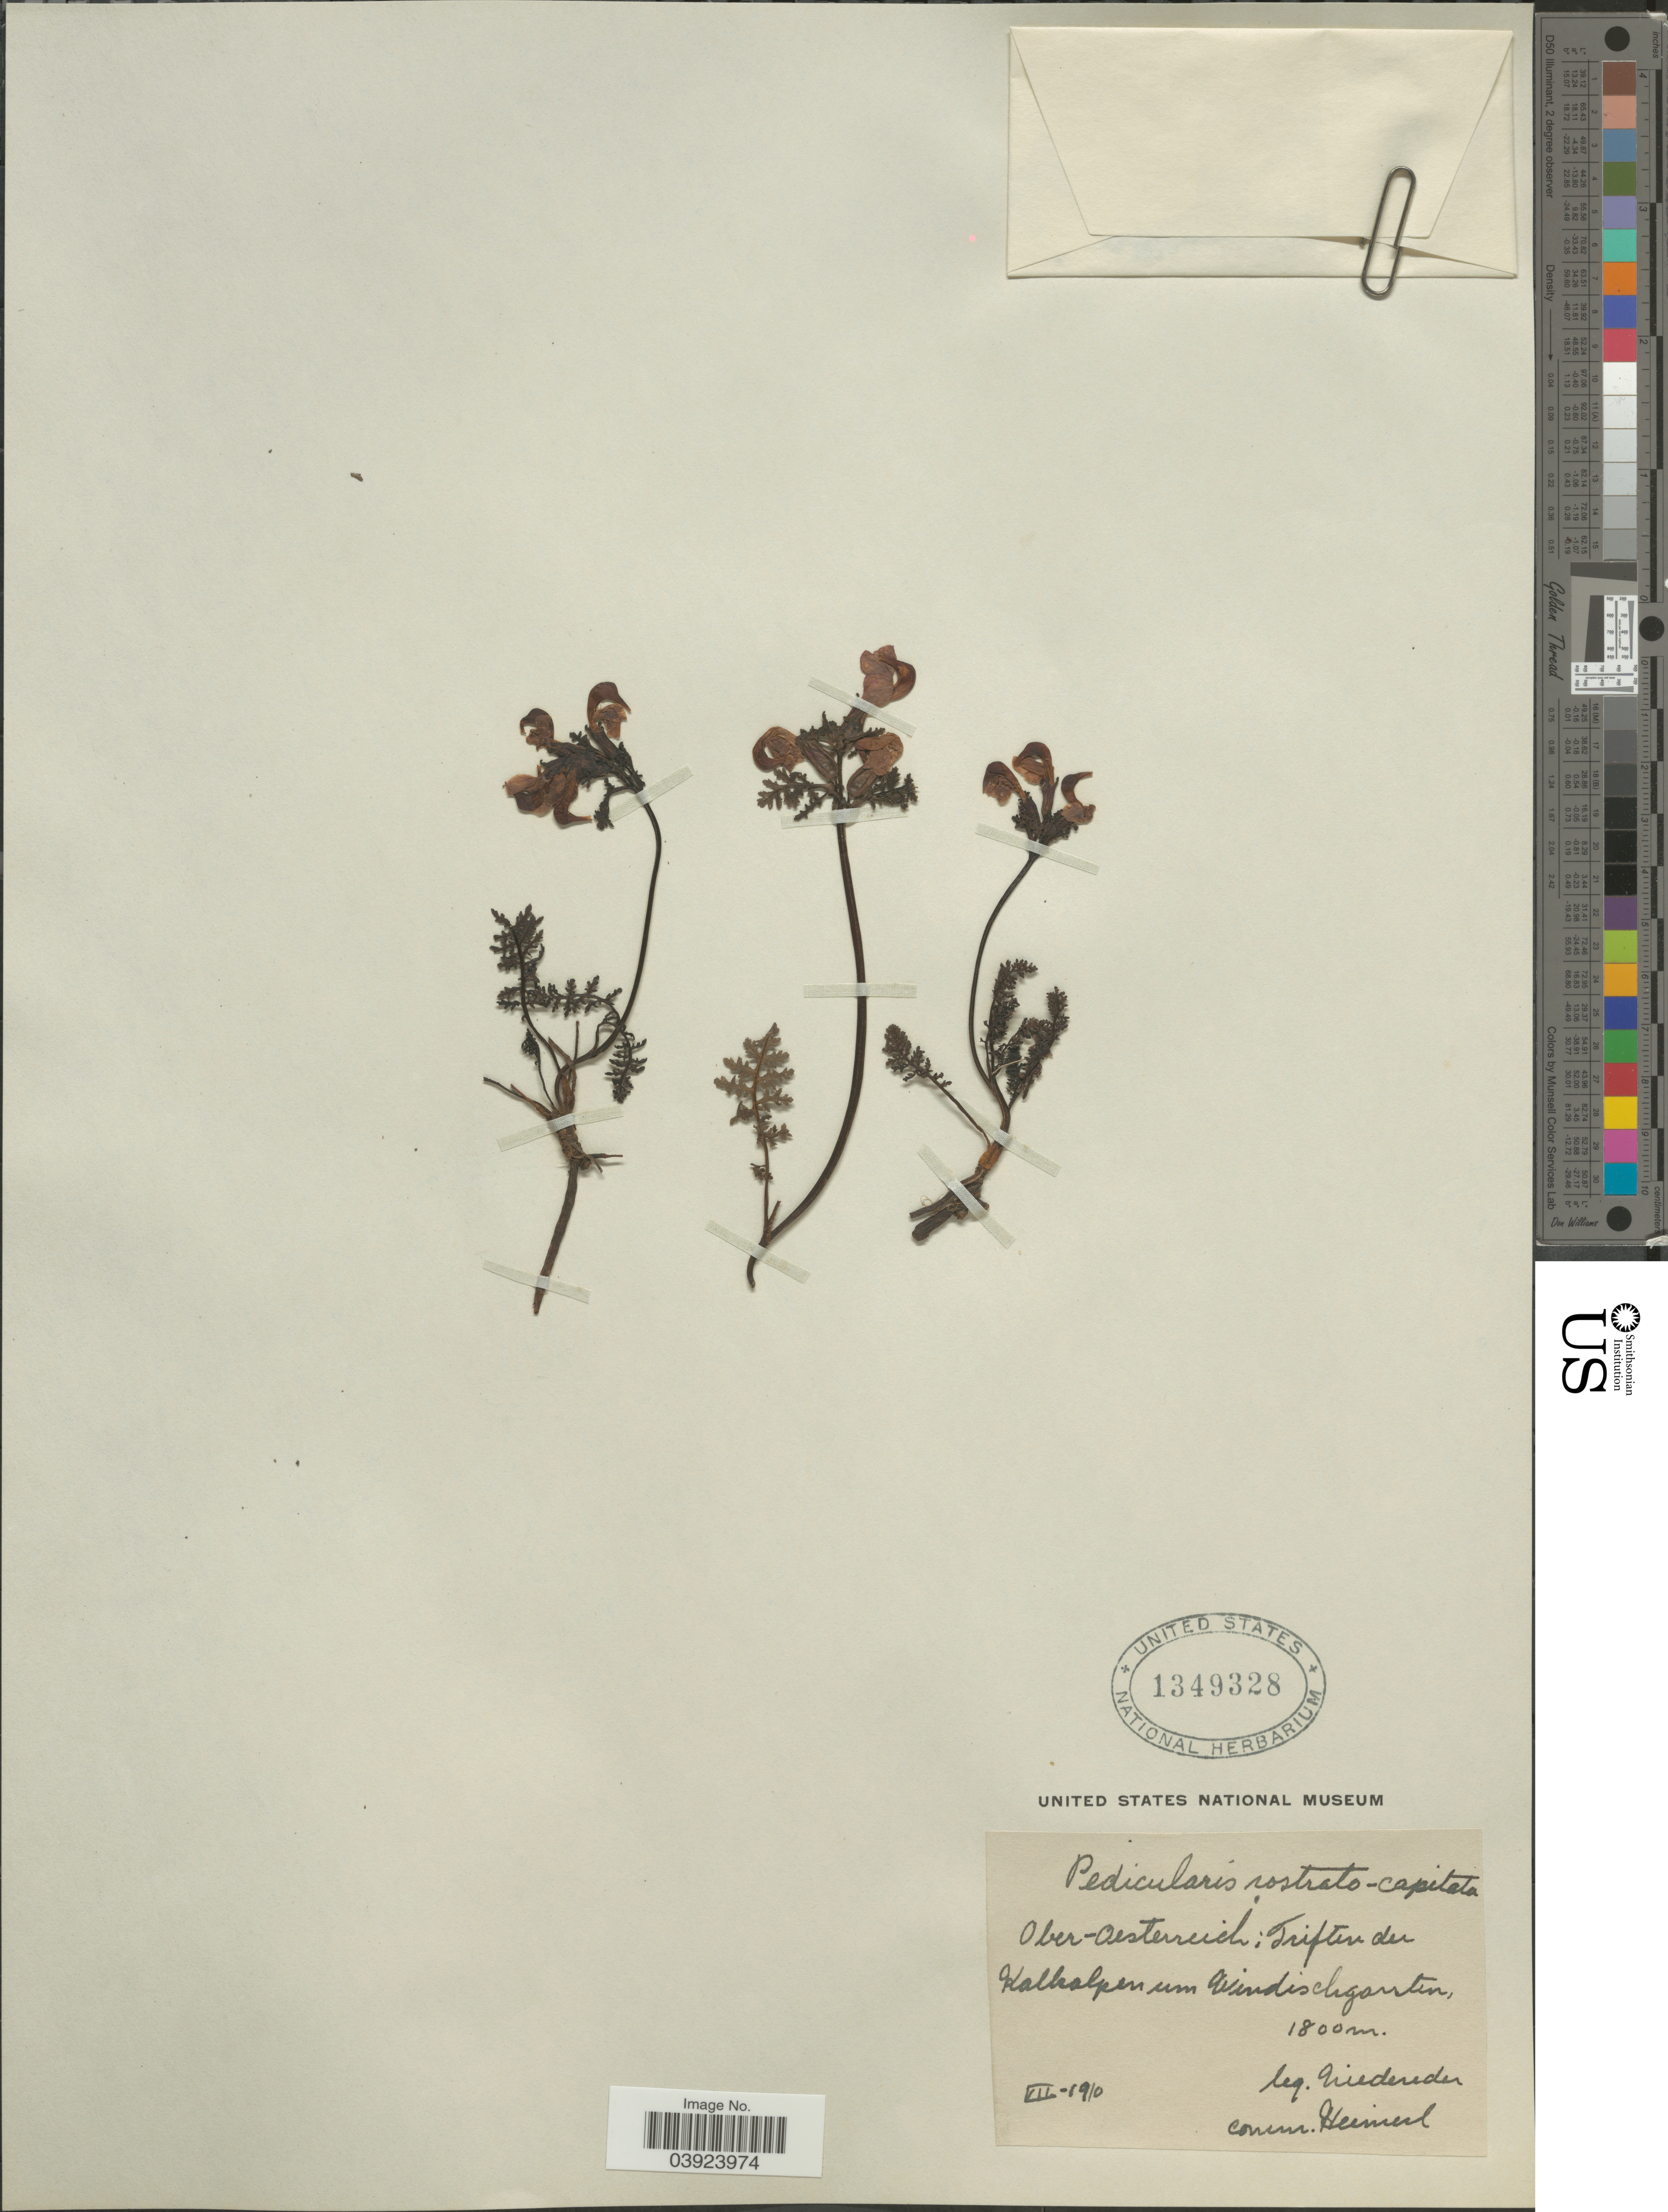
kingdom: Plantae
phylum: Tracheophyta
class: Magnoliopsida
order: Lamiales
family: Orobanchaceae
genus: Pedicularis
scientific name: Pedicularis rostratocapitata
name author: Crantz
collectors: Niedereder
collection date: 1910-07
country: Austria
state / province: Oberosterreich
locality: Ober-Oberosterreich: Triften du Kalkalpen um Windischgarsten.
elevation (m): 1800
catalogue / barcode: US 1349328